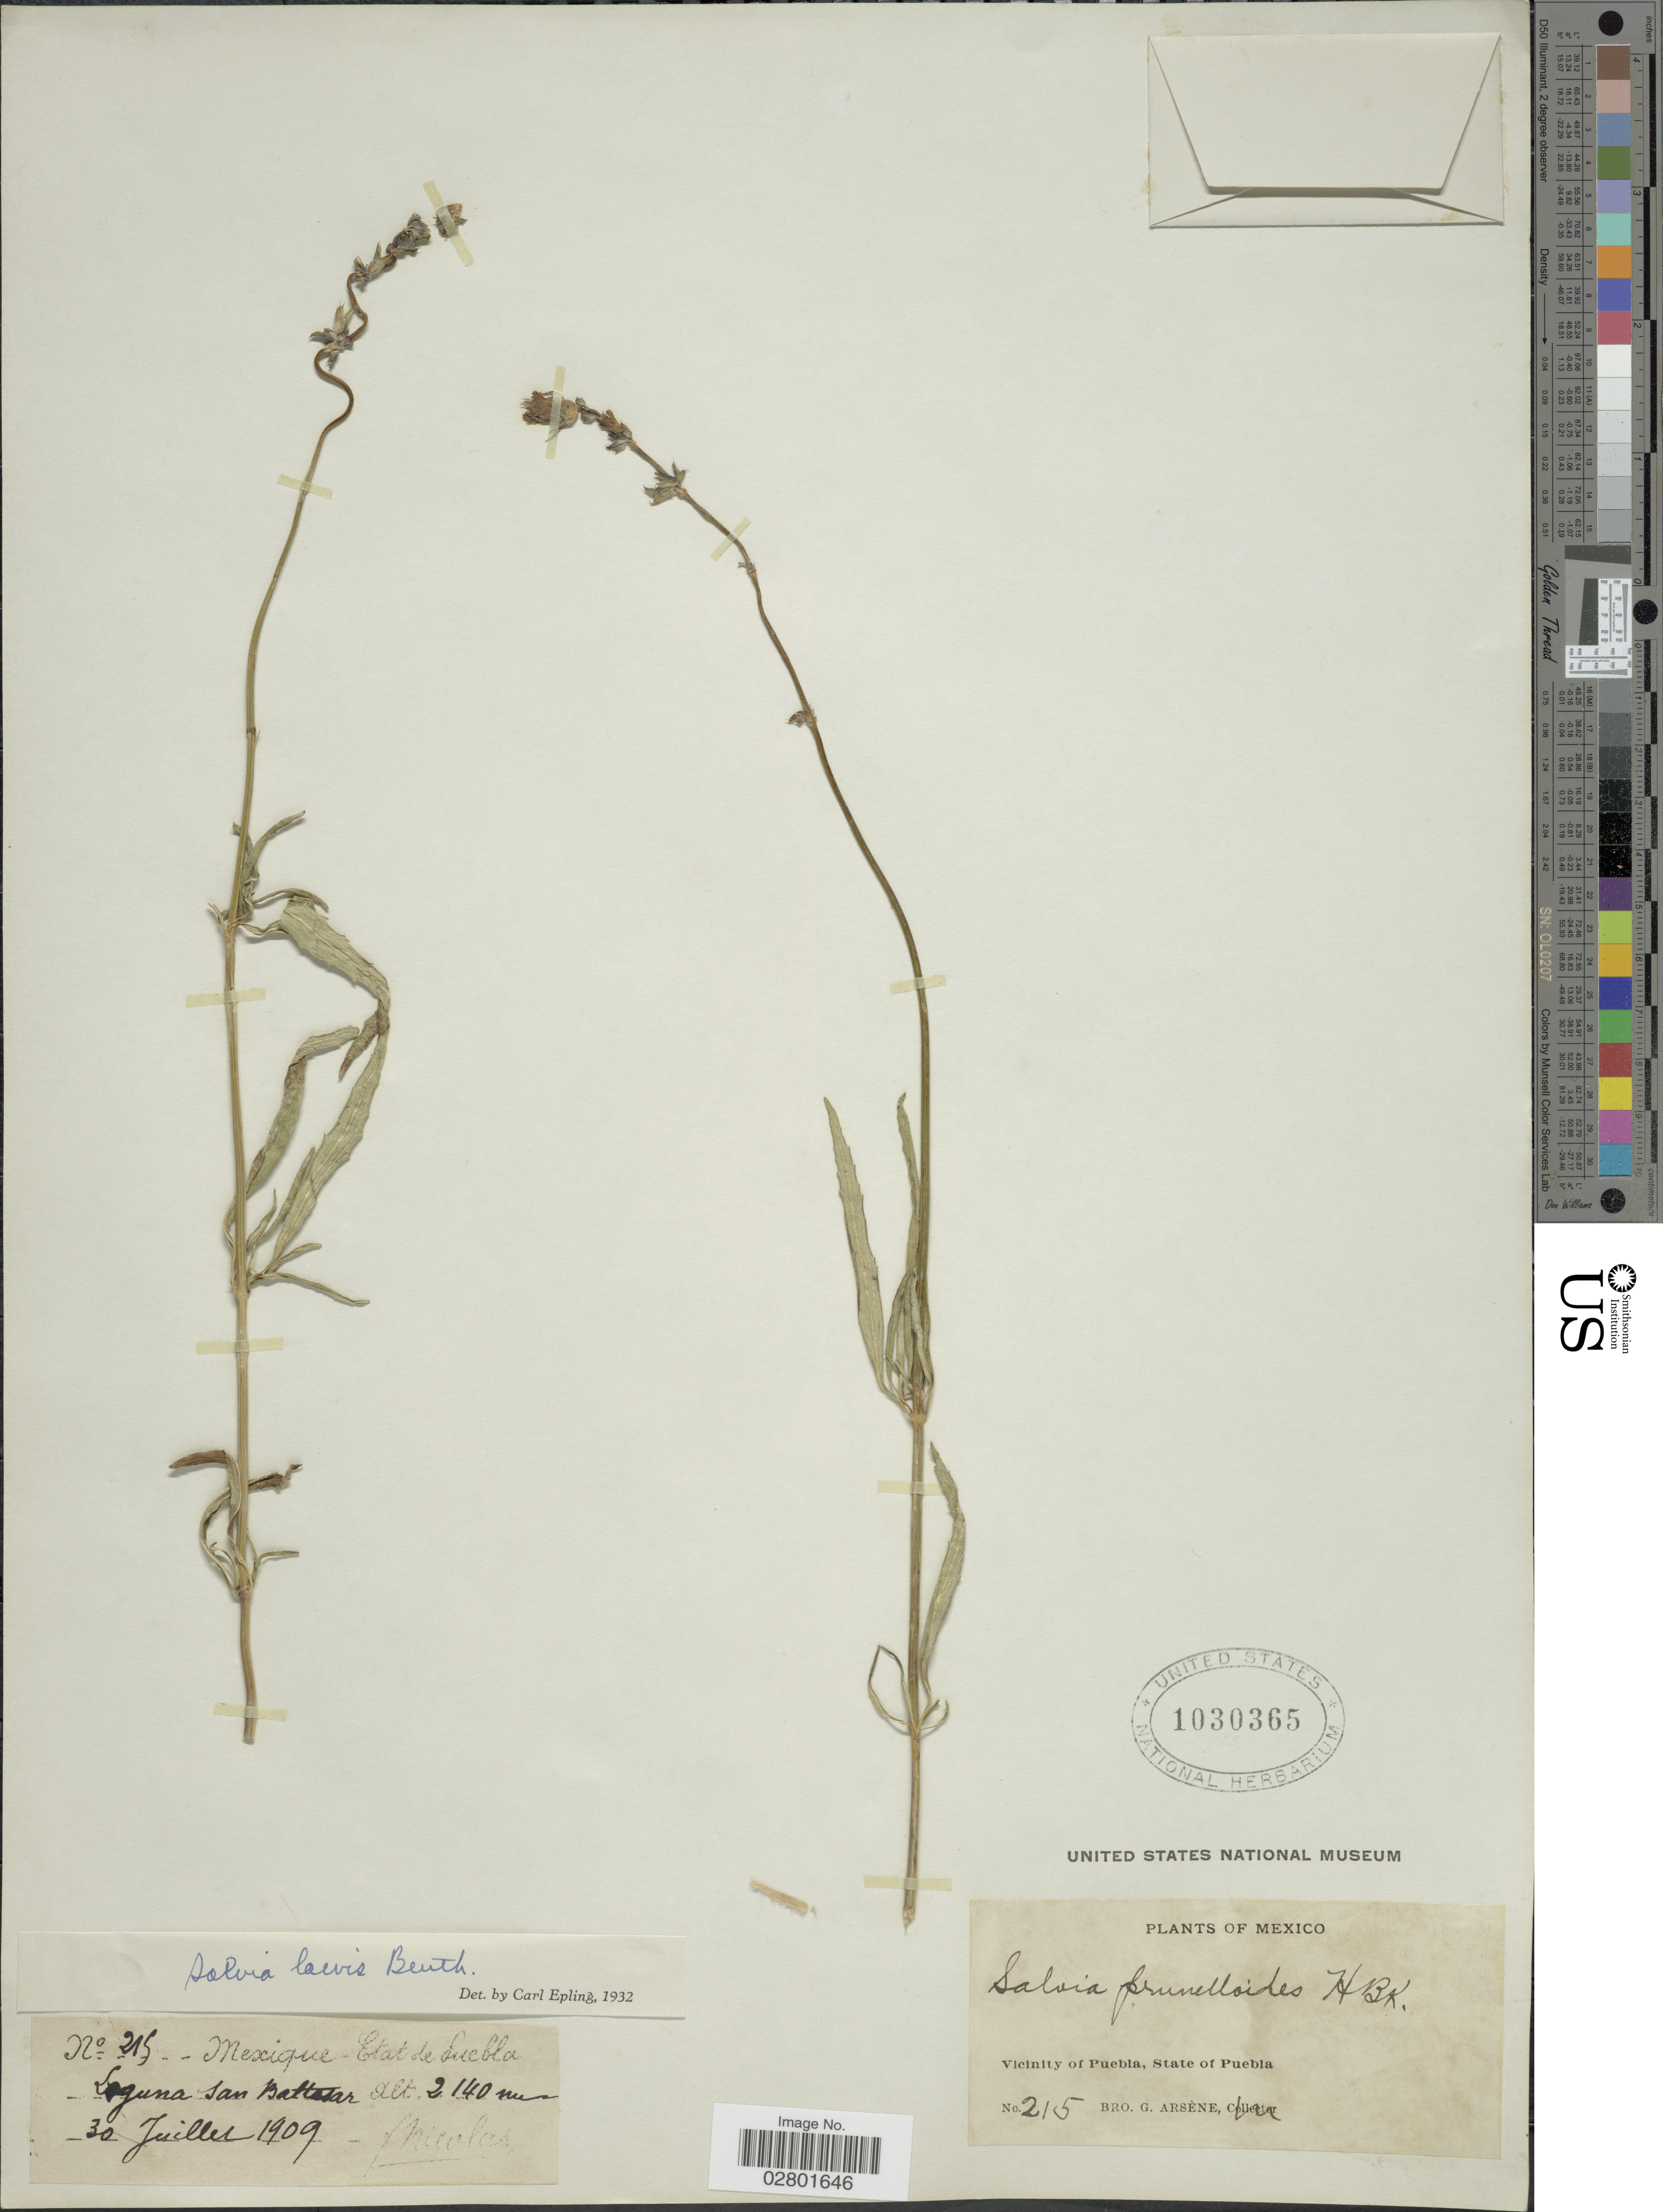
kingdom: Plantae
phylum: Tracheophyta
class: Magnoliopsida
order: Lamiales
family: Lamiaceae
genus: Salvia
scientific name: Salvia laevis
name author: Benth.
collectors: Bro. G. Arsène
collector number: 215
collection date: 1909-07-30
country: Mexico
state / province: Puebla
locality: Vicinity of Puebla, Laguna San Baltasar.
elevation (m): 2140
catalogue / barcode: US 1030365